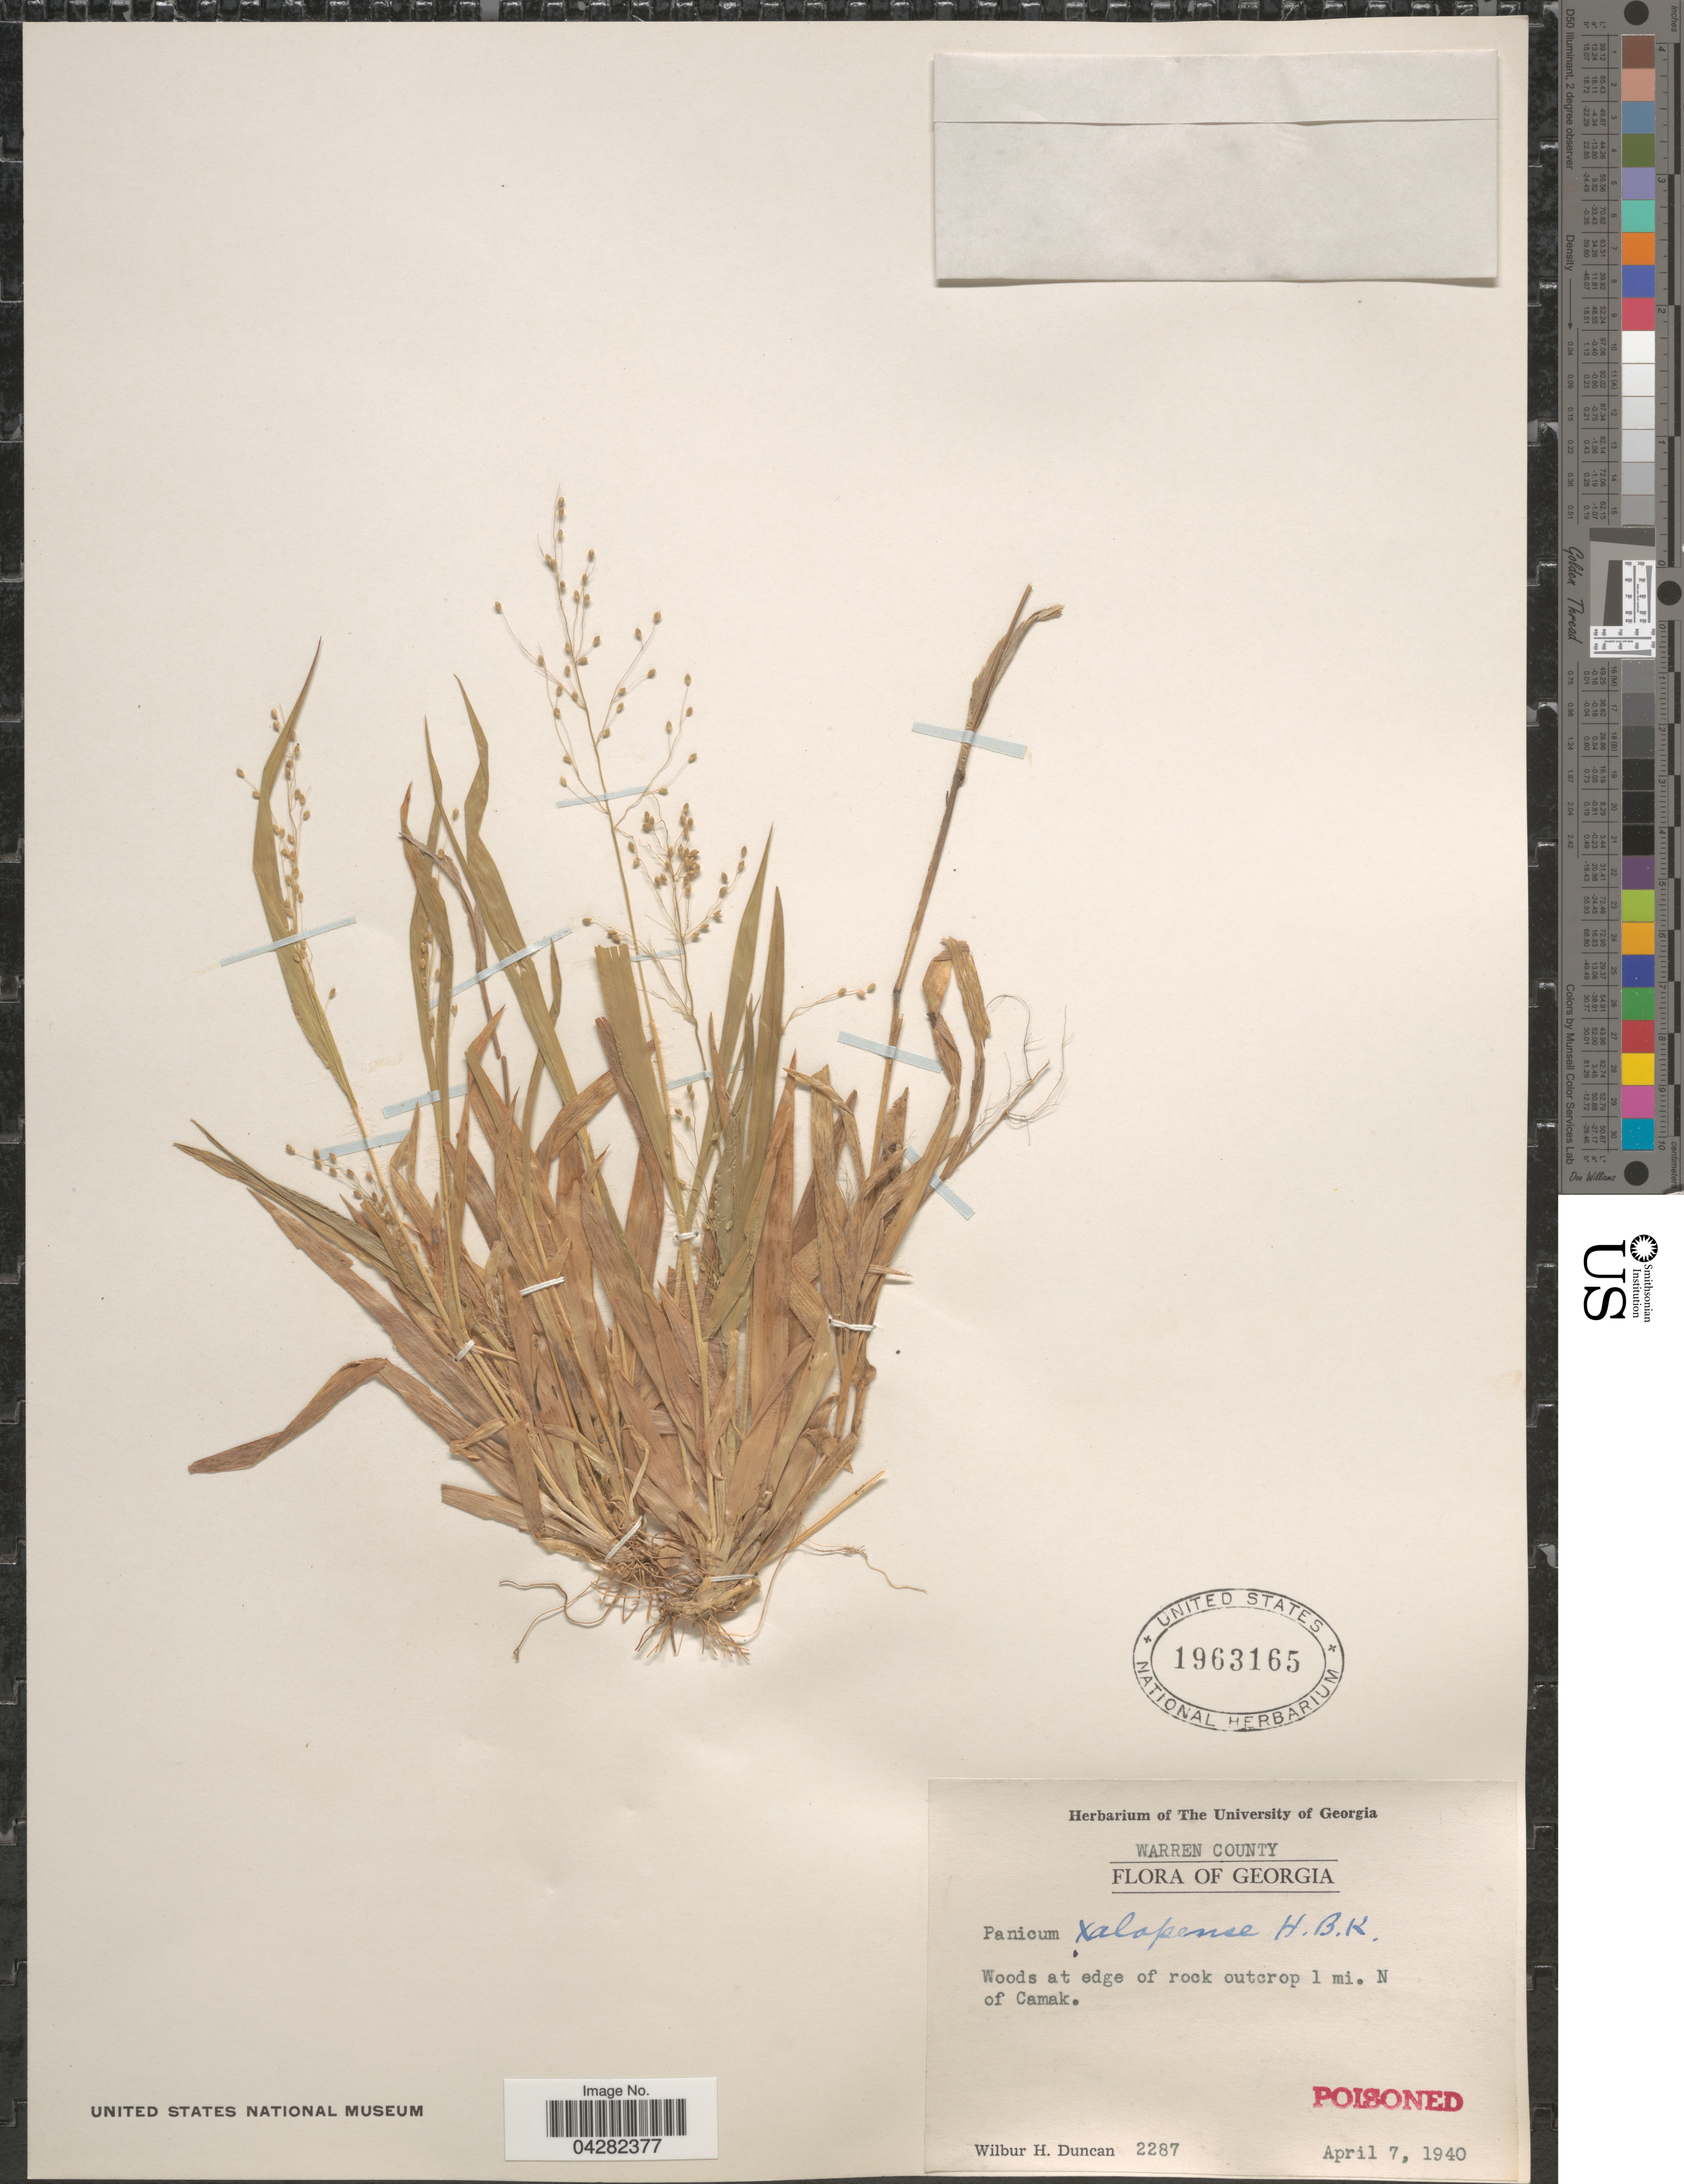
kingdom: Plantae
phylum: Tracheophyta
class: Liliopsida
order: Poales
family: Poaceae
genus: Dichanthelium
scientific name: Dichanthelium laxiflorum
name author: (Lam.) Gould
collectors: W. H. Duncan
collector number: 2287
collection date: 1940-04-07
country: United States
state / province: Georgia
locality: Warren County. Woods at edge of rock outcrop 1 mi. N of Camak.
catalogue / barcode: US 1963165